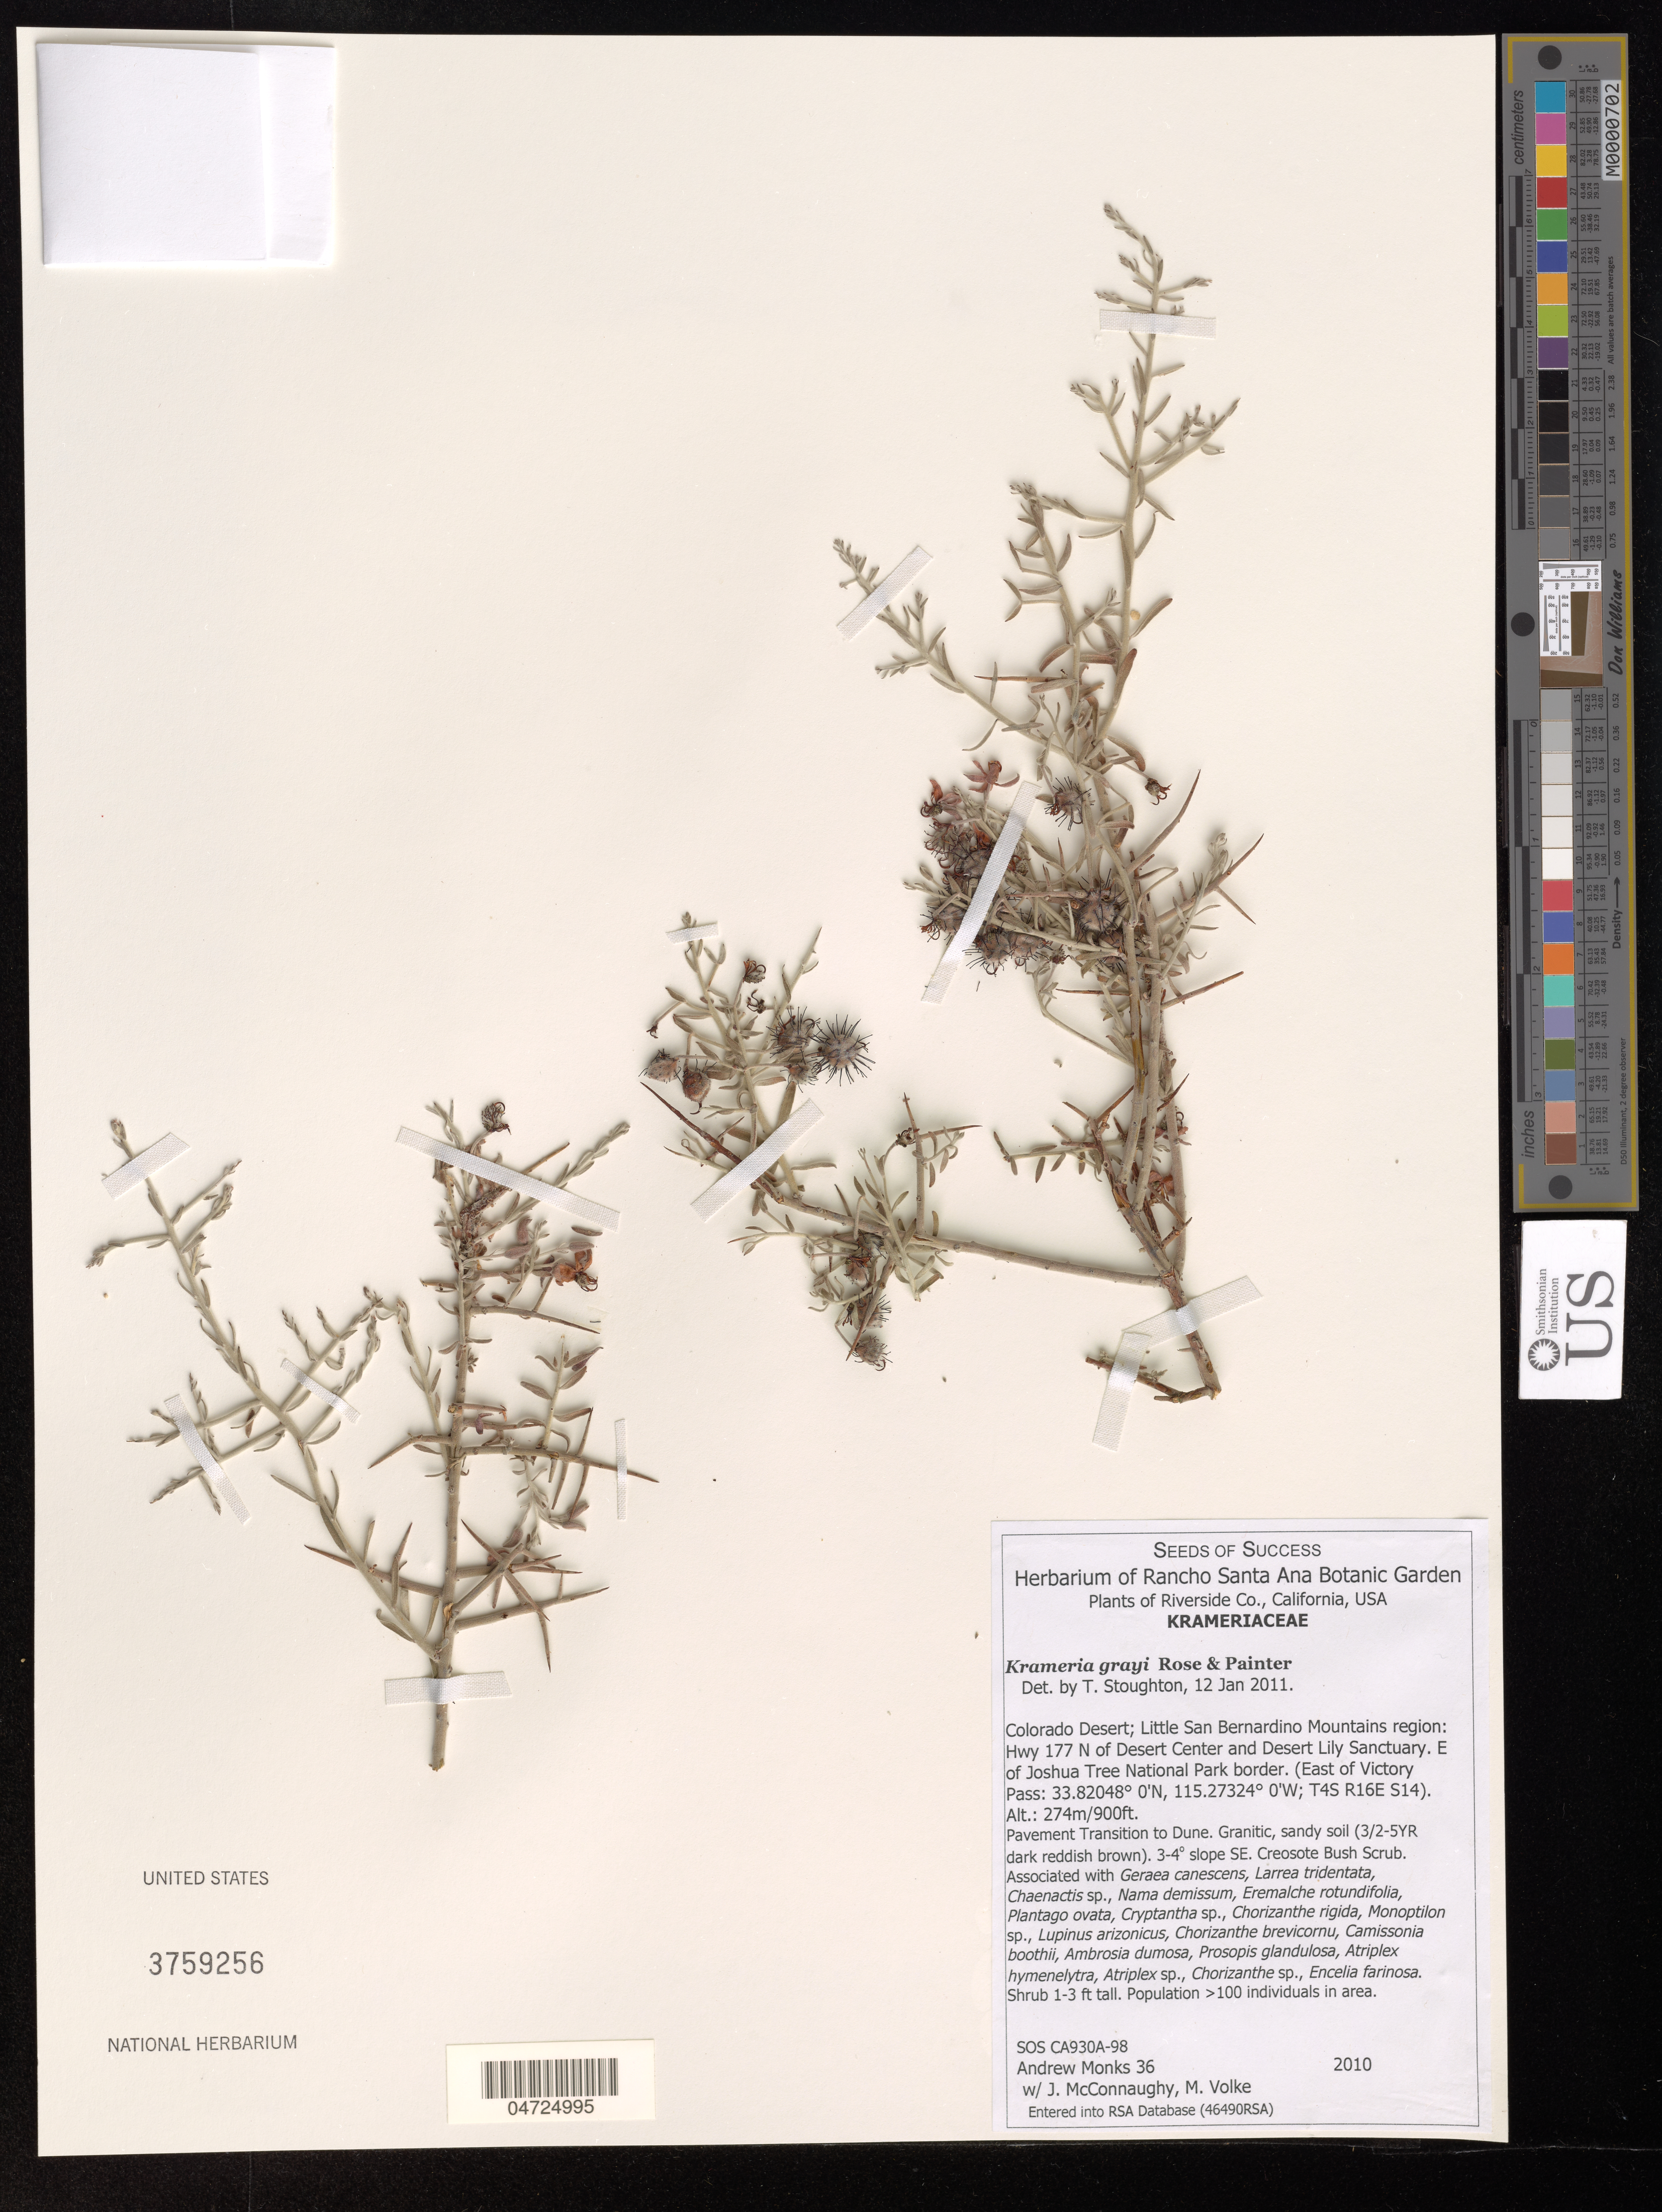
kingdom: Plantae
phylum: Tracheophyta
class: Magnoliopsida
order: Zygophyllales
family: Krameriaceae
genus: Krameria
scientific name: Krameria grayi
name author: Rose & J.H. Painter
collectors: A. Monks & J. McConnaughy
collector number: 36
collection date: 2010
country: United States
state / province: California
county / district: Riverside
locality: Riverside Co. Colorado Desert; Little San Bernardino Mountains region: Hwy 177 N of Desert Center and Desert Lily Sanctuary. E of Joshua Tree National Park border. (East of Victory Pass: T4S R16E S14).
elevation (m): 274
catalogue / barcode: US 3759256